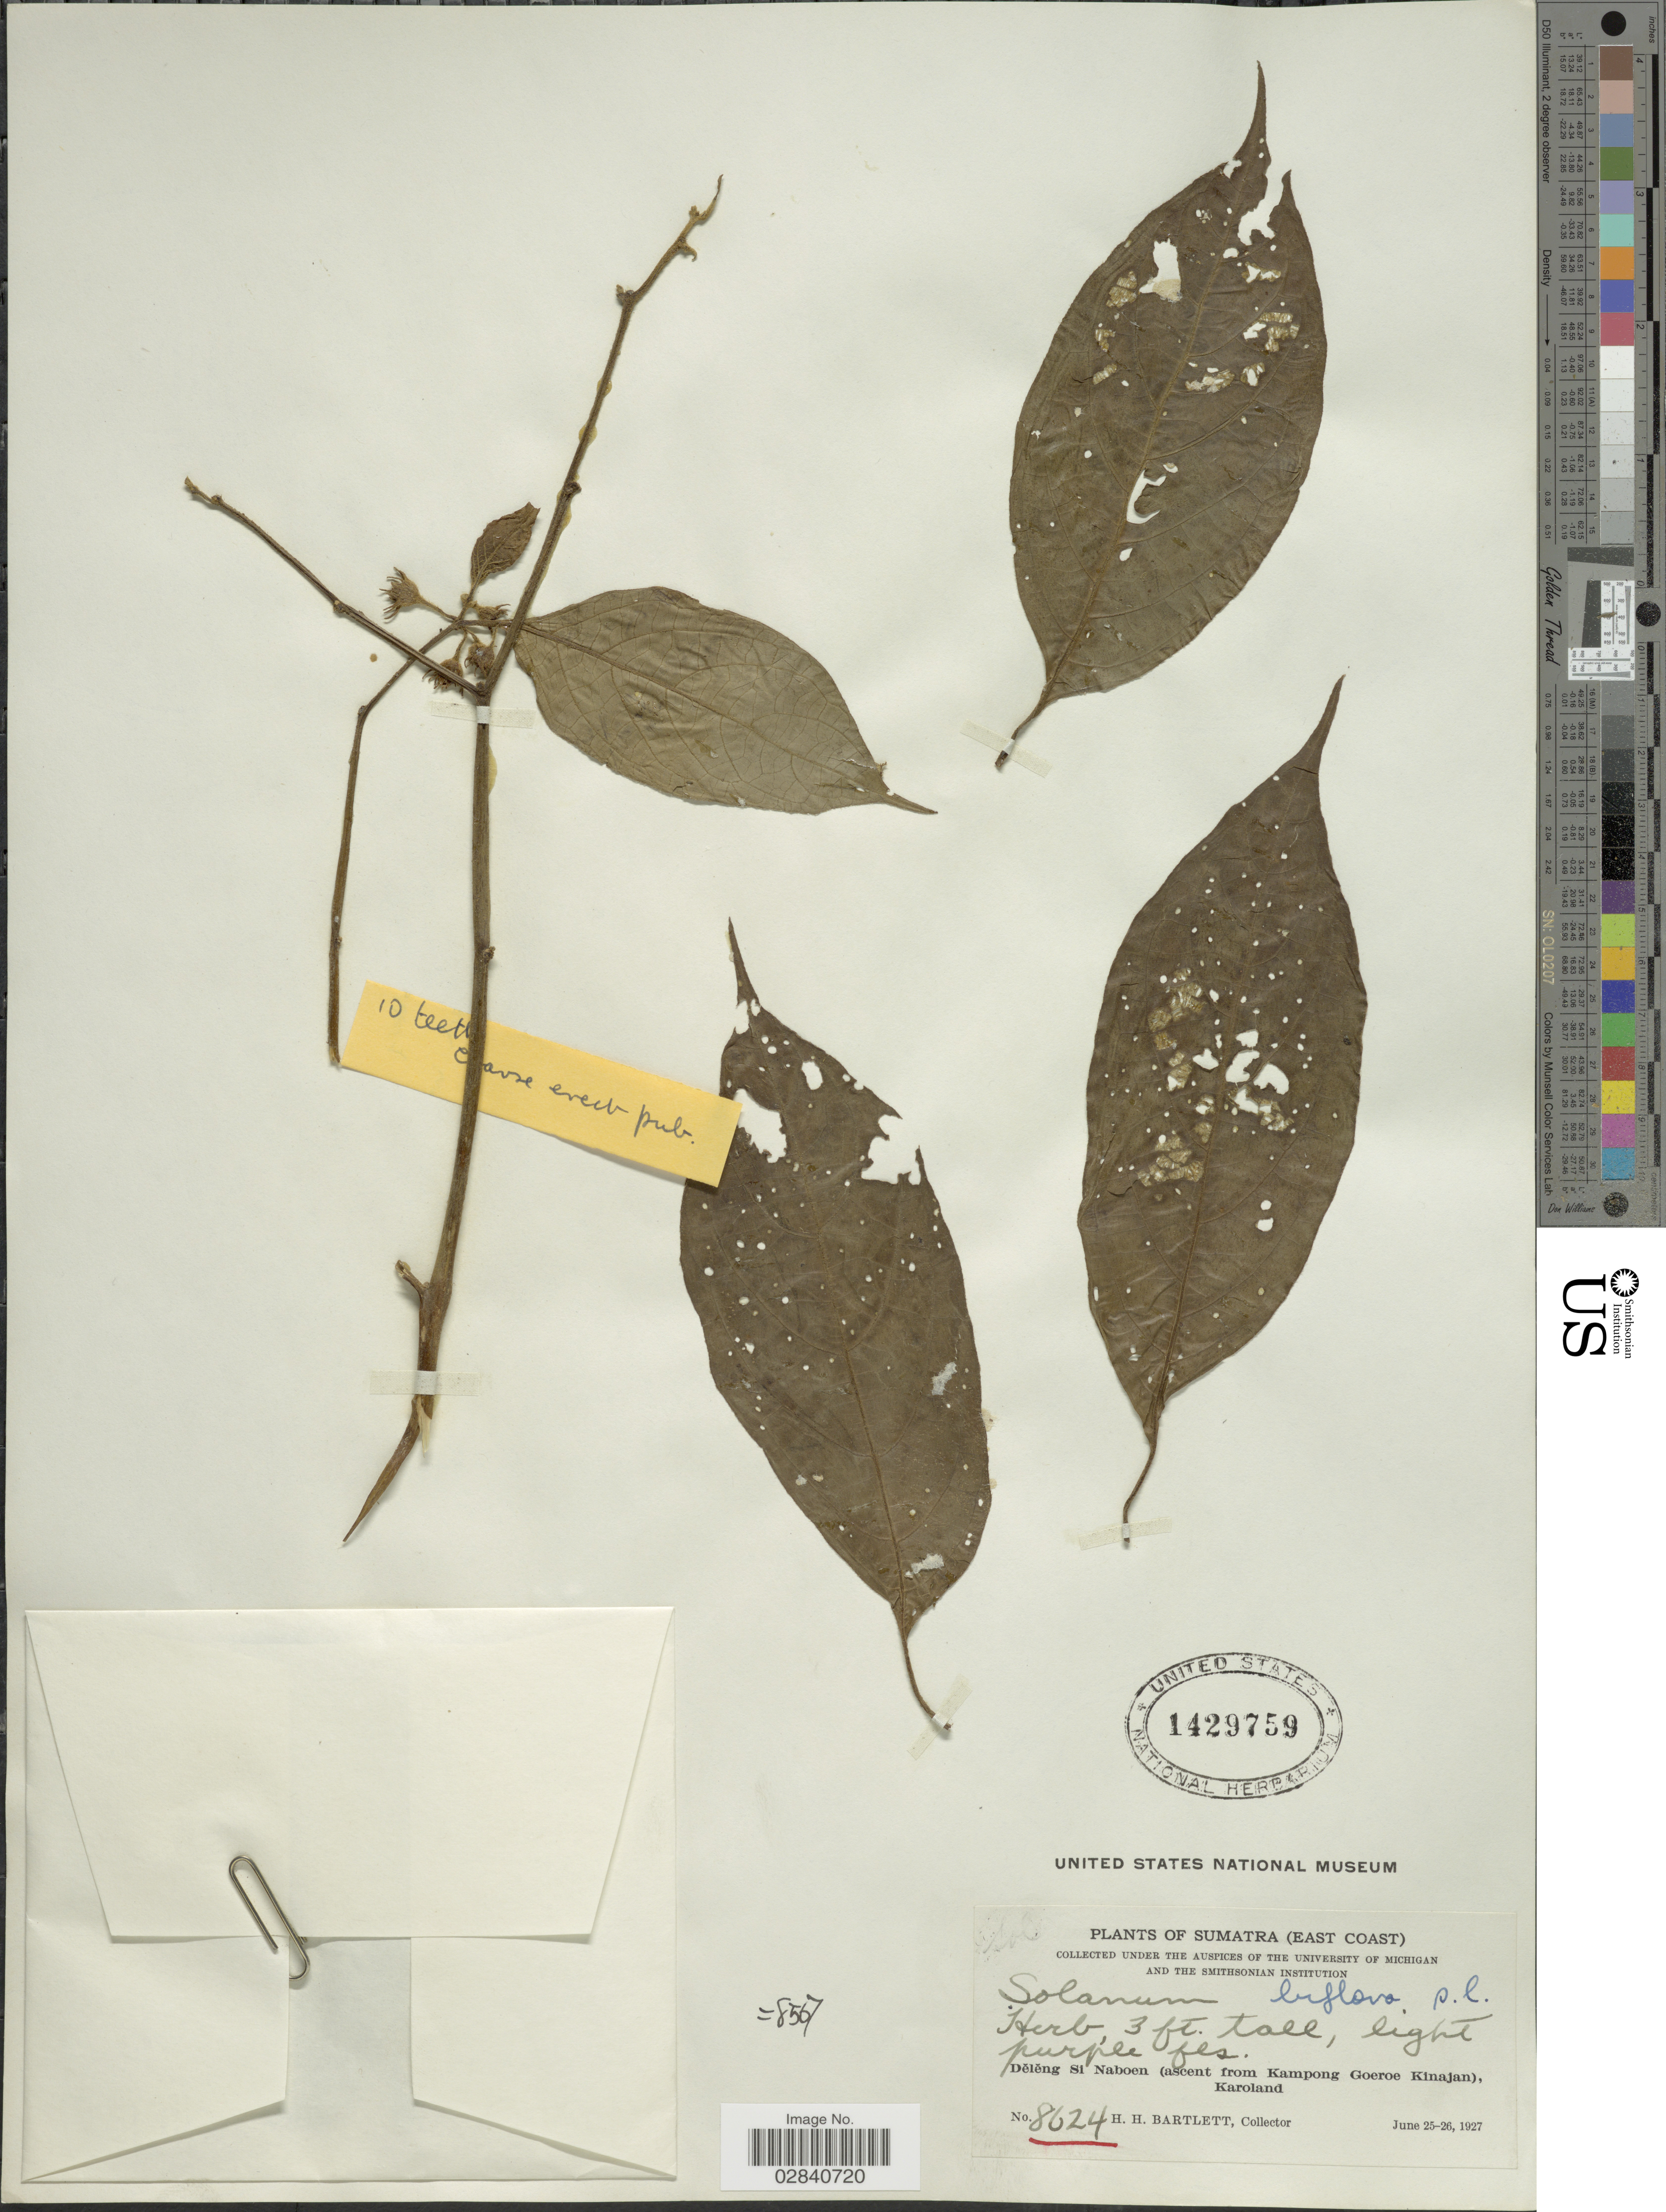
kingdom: Plantae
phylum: Tracheophyta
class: Magnoliopsida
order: Solanales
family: Solanaceae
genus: Lycianthes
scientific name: Lycianthes schizocalyx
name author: (Merr.) Bitter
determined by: Knapp, S. D.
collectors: H. H. Bartlett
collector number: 8624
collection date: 1927-06-25/1927-06-26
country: Indonesia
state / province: Sumatra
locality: (East Coast). Deleng Si Naboen (ascent from Kampong Goeroe Kinajan), Karoland.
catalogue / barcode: US 1429759